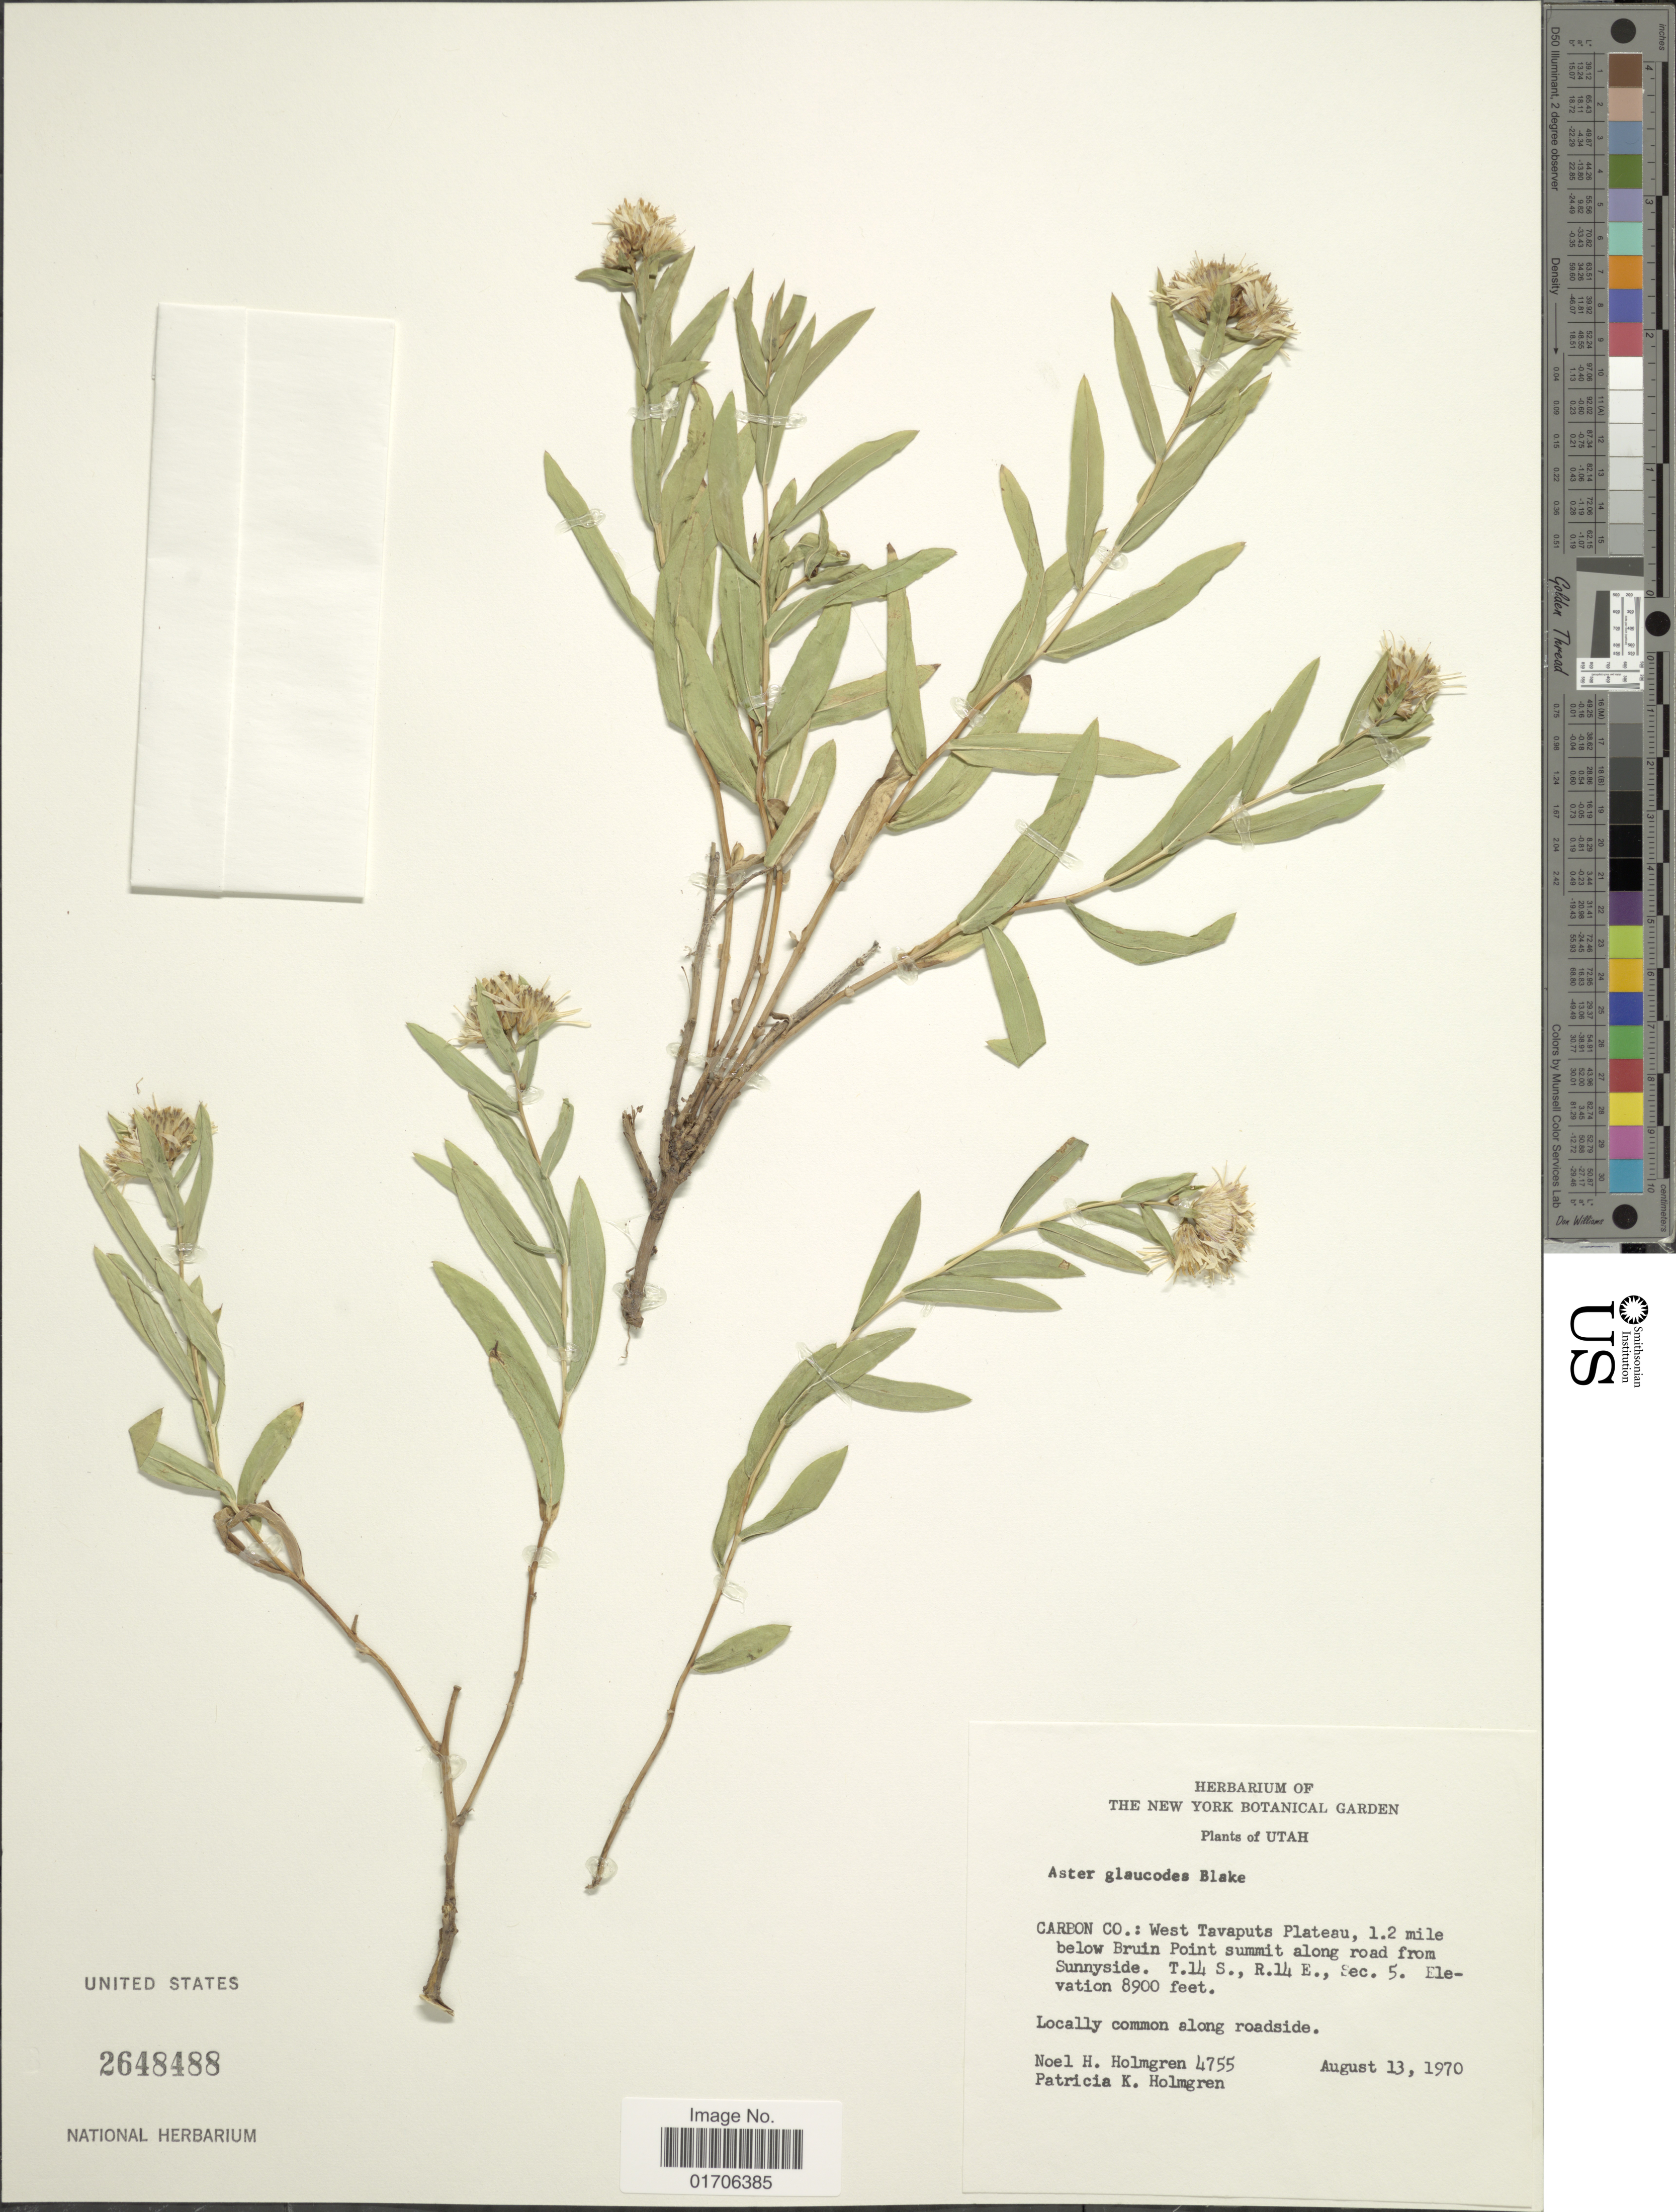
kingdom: Plantae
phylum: Tracheophyta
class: Magnoliopsida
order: Asterales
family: Asteraceae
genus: Eurybia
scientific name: Eurybia glauca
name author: (Nutt.) G.L. Nesom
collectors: N. H. Holmgren & P. K. Holmgren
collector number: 4755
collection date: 1970-08-13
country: United States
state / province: Utah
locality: Utah. Carbon Co.: West Tavapute Plateau, 1.2 mile below Bruin Point summit along road from Sunnyside. T. 14 S., R. 14 E., Sec. 5.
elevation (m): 2713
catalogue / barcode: US 2648488